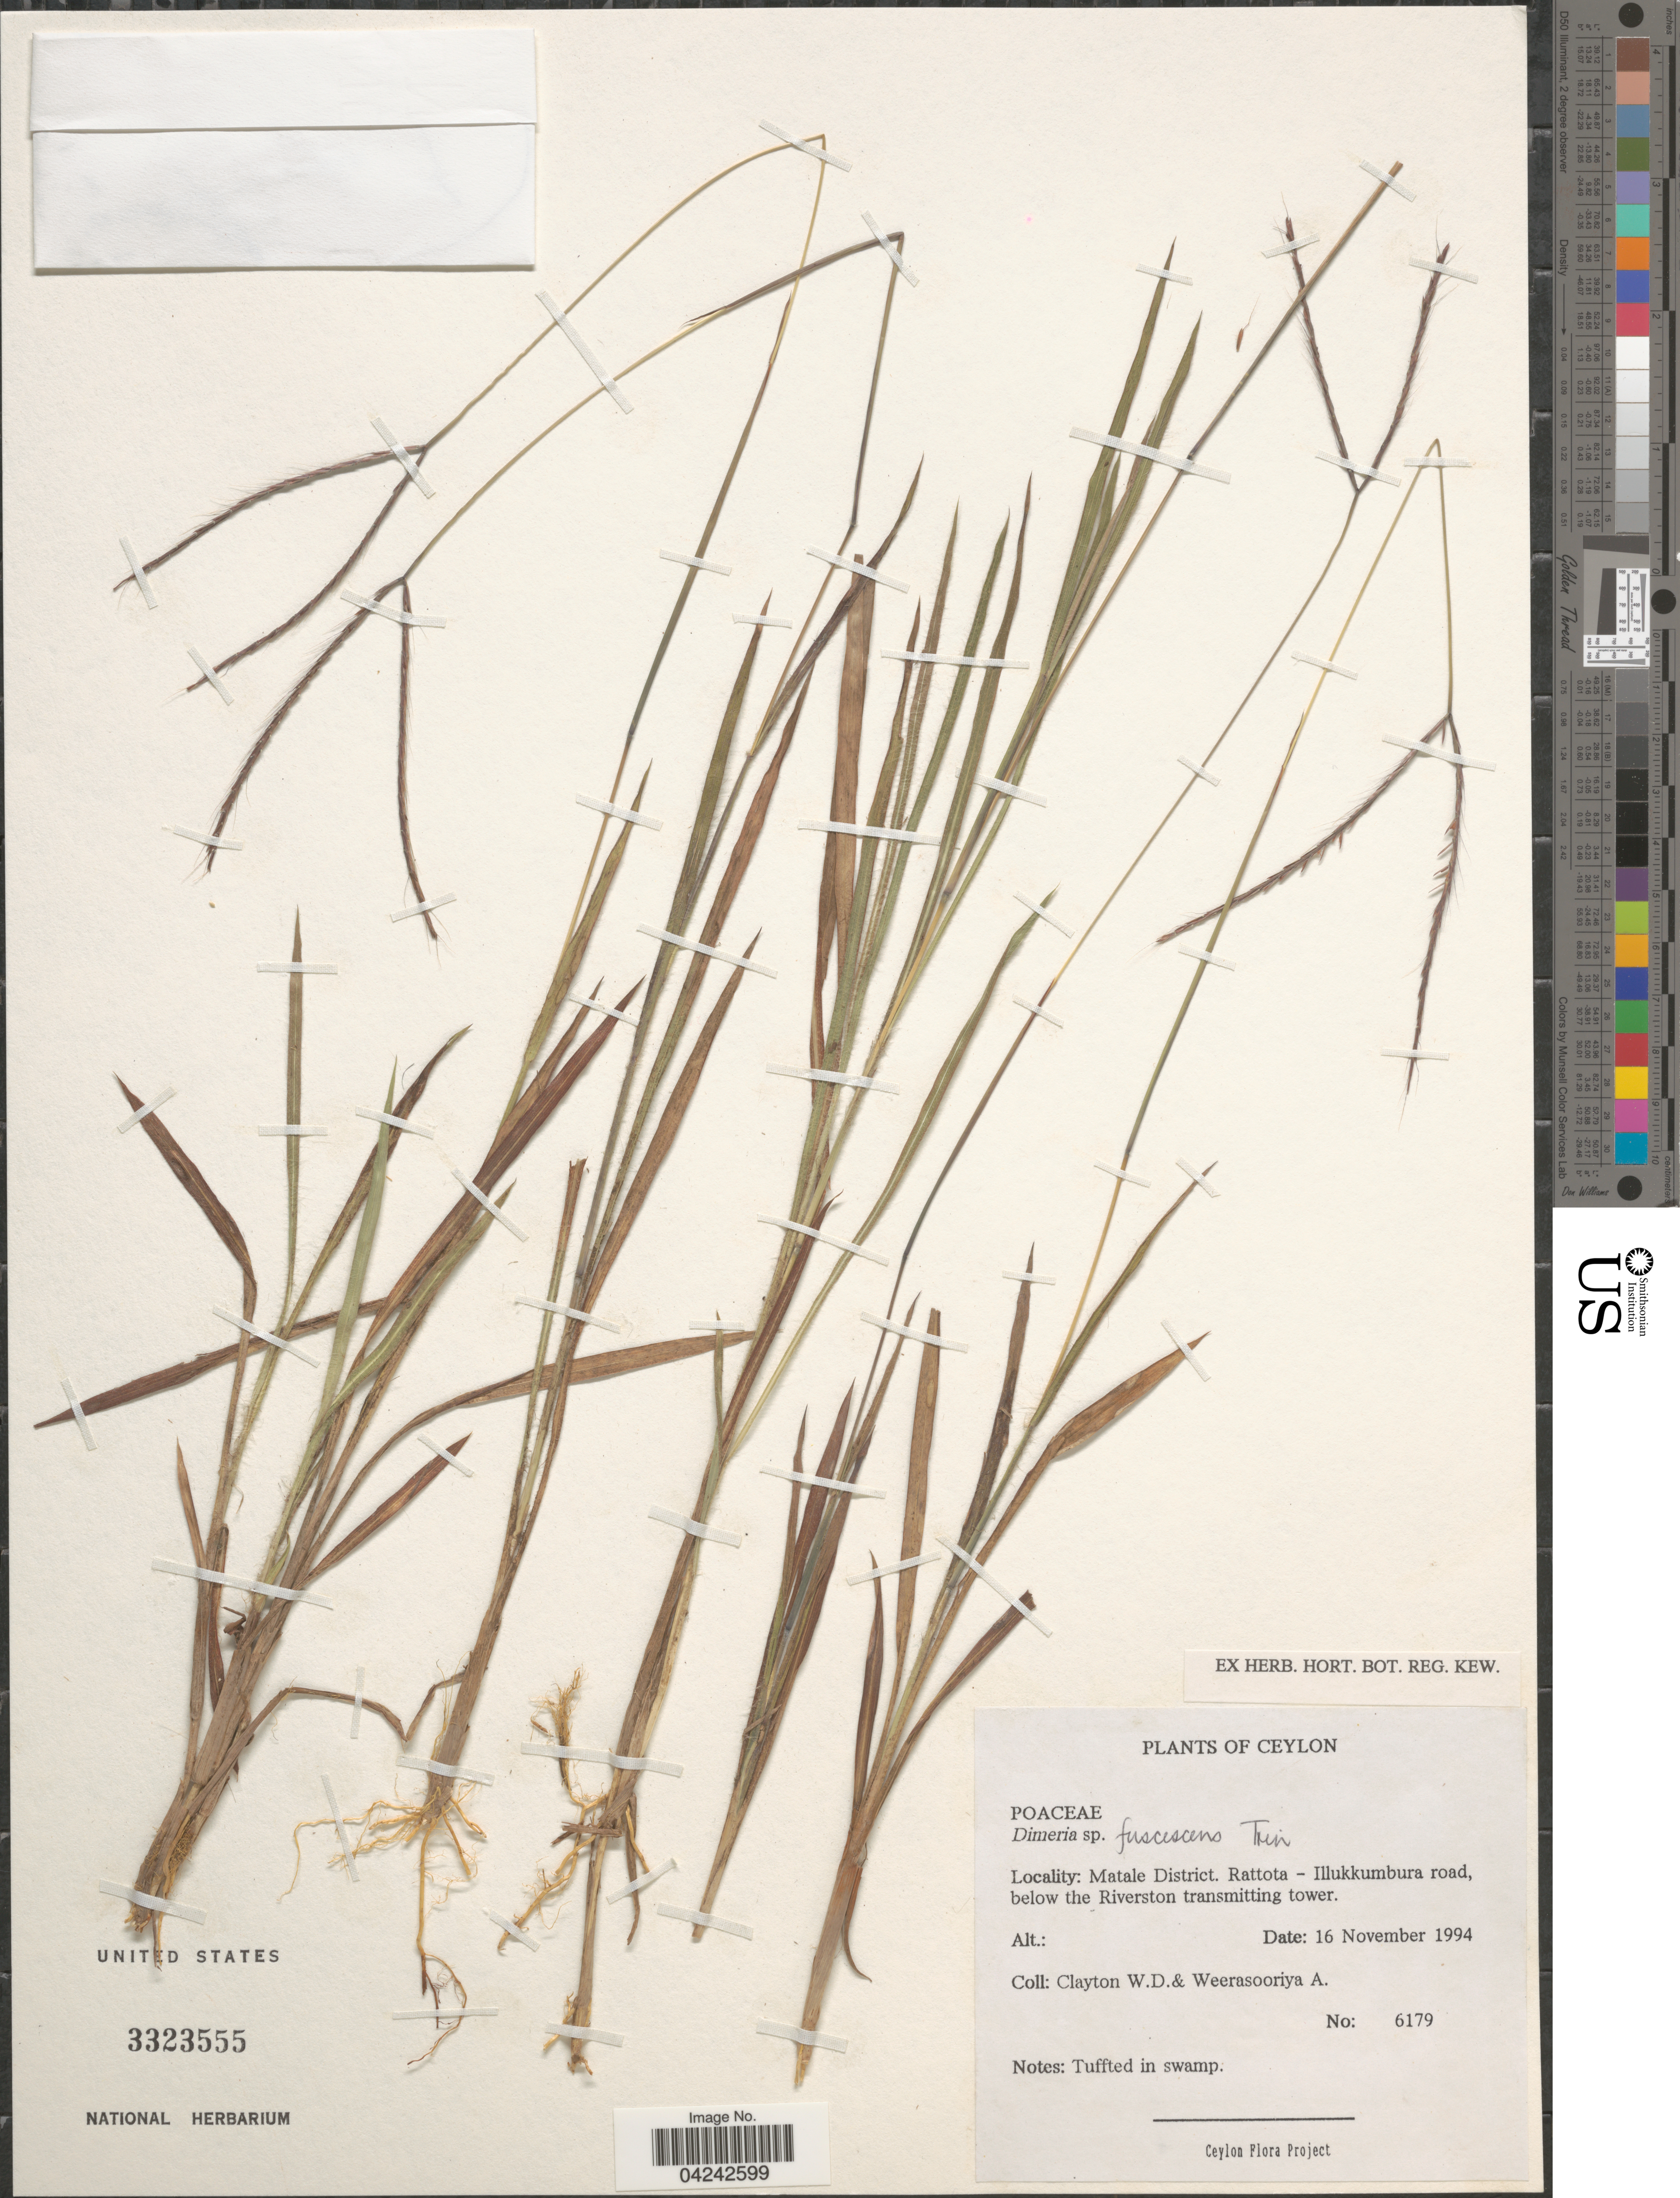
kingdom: Plantae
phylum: Tracheophyta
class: Liliopsida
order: Poales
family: Poaceae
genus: Dimeria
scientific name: Dimeria fuscescens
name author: Trin.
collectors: W. D. Clayton & A. Weerasooriya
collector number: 6179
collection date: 1994-11-16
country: Sri Lanka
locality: Ceylon. Matale District. Rattota - Illukkumbura road, below the Riverston transmitting tower.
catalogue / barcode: US 3323555